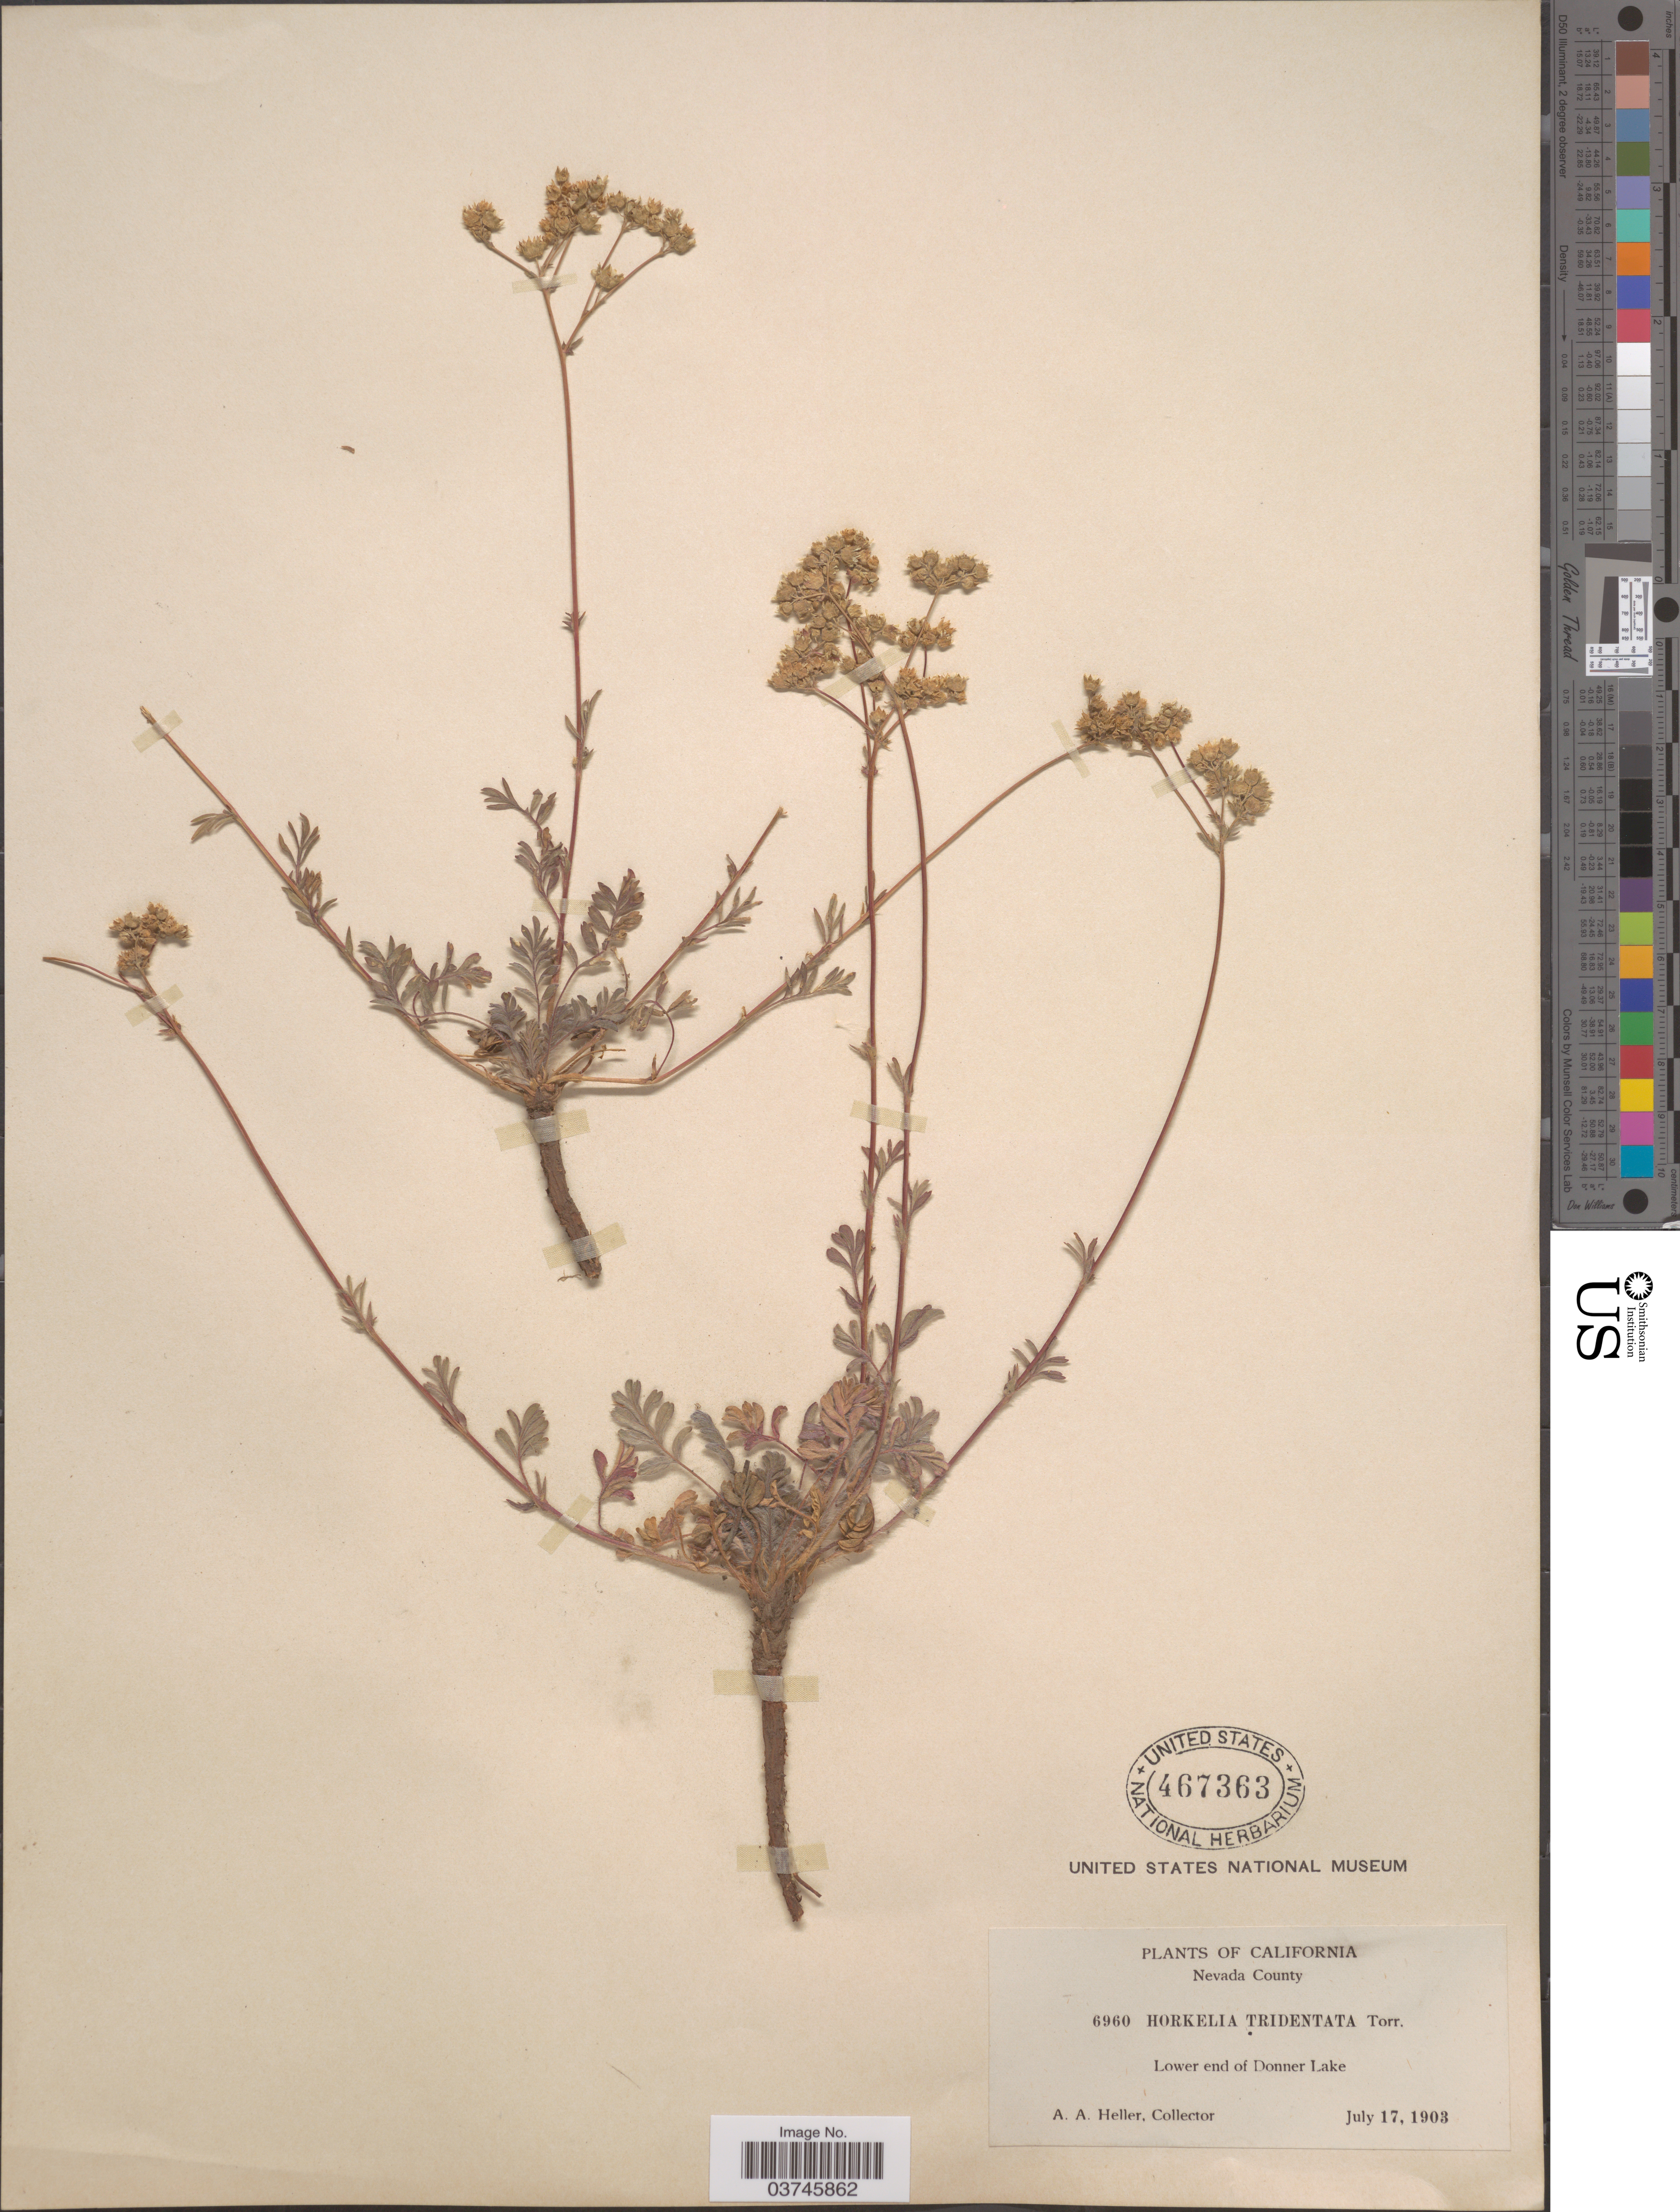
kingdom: Plantae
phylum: Tracheophyta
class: Magnoliopsida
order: Rosales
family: Rosaceae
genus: Potentilla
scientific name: Potentilla tilingii var. flavescens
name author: (Rydb.) J.T. Howell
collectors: A. A. Heller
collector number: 6960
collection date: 1903-07-17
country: United States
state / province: California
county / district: Nevada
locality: Nevada County. Lower end of Donner Lake.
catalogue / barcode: US 467363